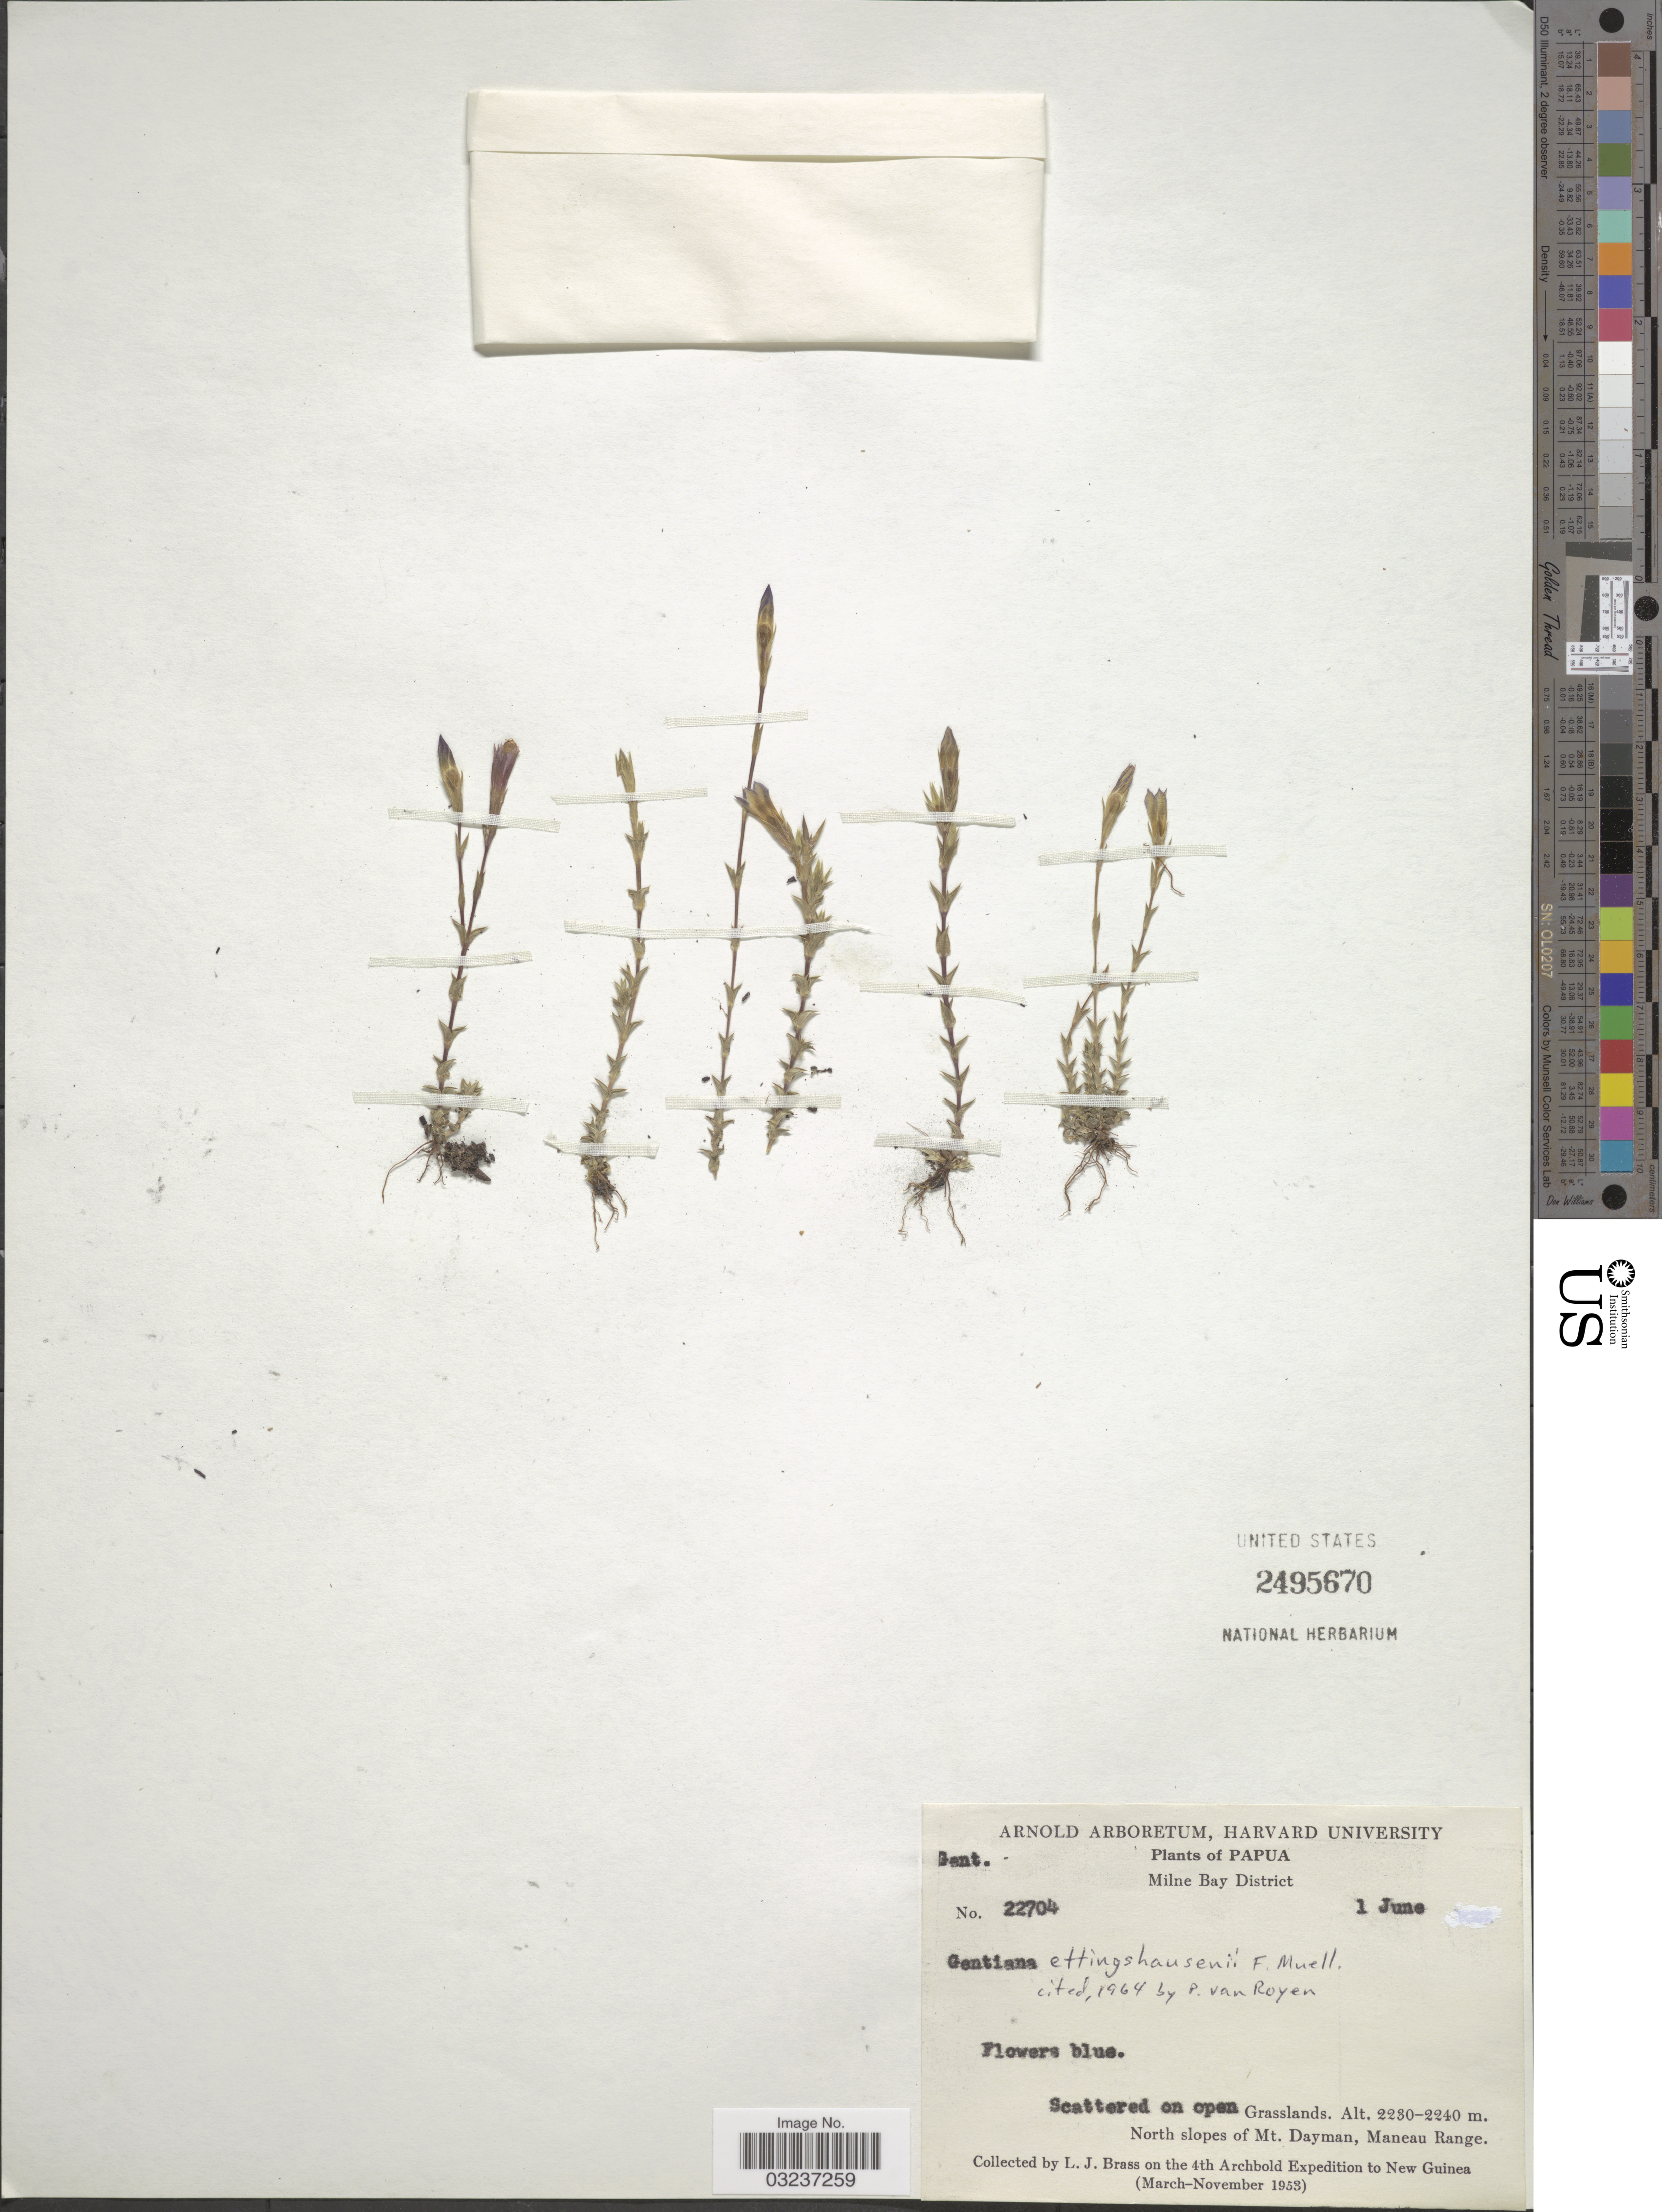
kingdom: Plantae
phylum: Tracheophyta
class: Magnoliopsida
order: Gentianales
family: Gentianaceae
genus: Gentiana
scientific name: Gentiana ettingshausenii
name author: F. Muell.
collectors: L. J. Brass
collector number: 22704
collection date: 1953-06-01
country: Papua New Guinea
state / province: Milne Bay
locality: Papua. Milne Bay District. North slopes of Mt. Dayman, Maneau Range. New Guinea.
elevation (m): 2230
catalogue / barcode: US 2495670